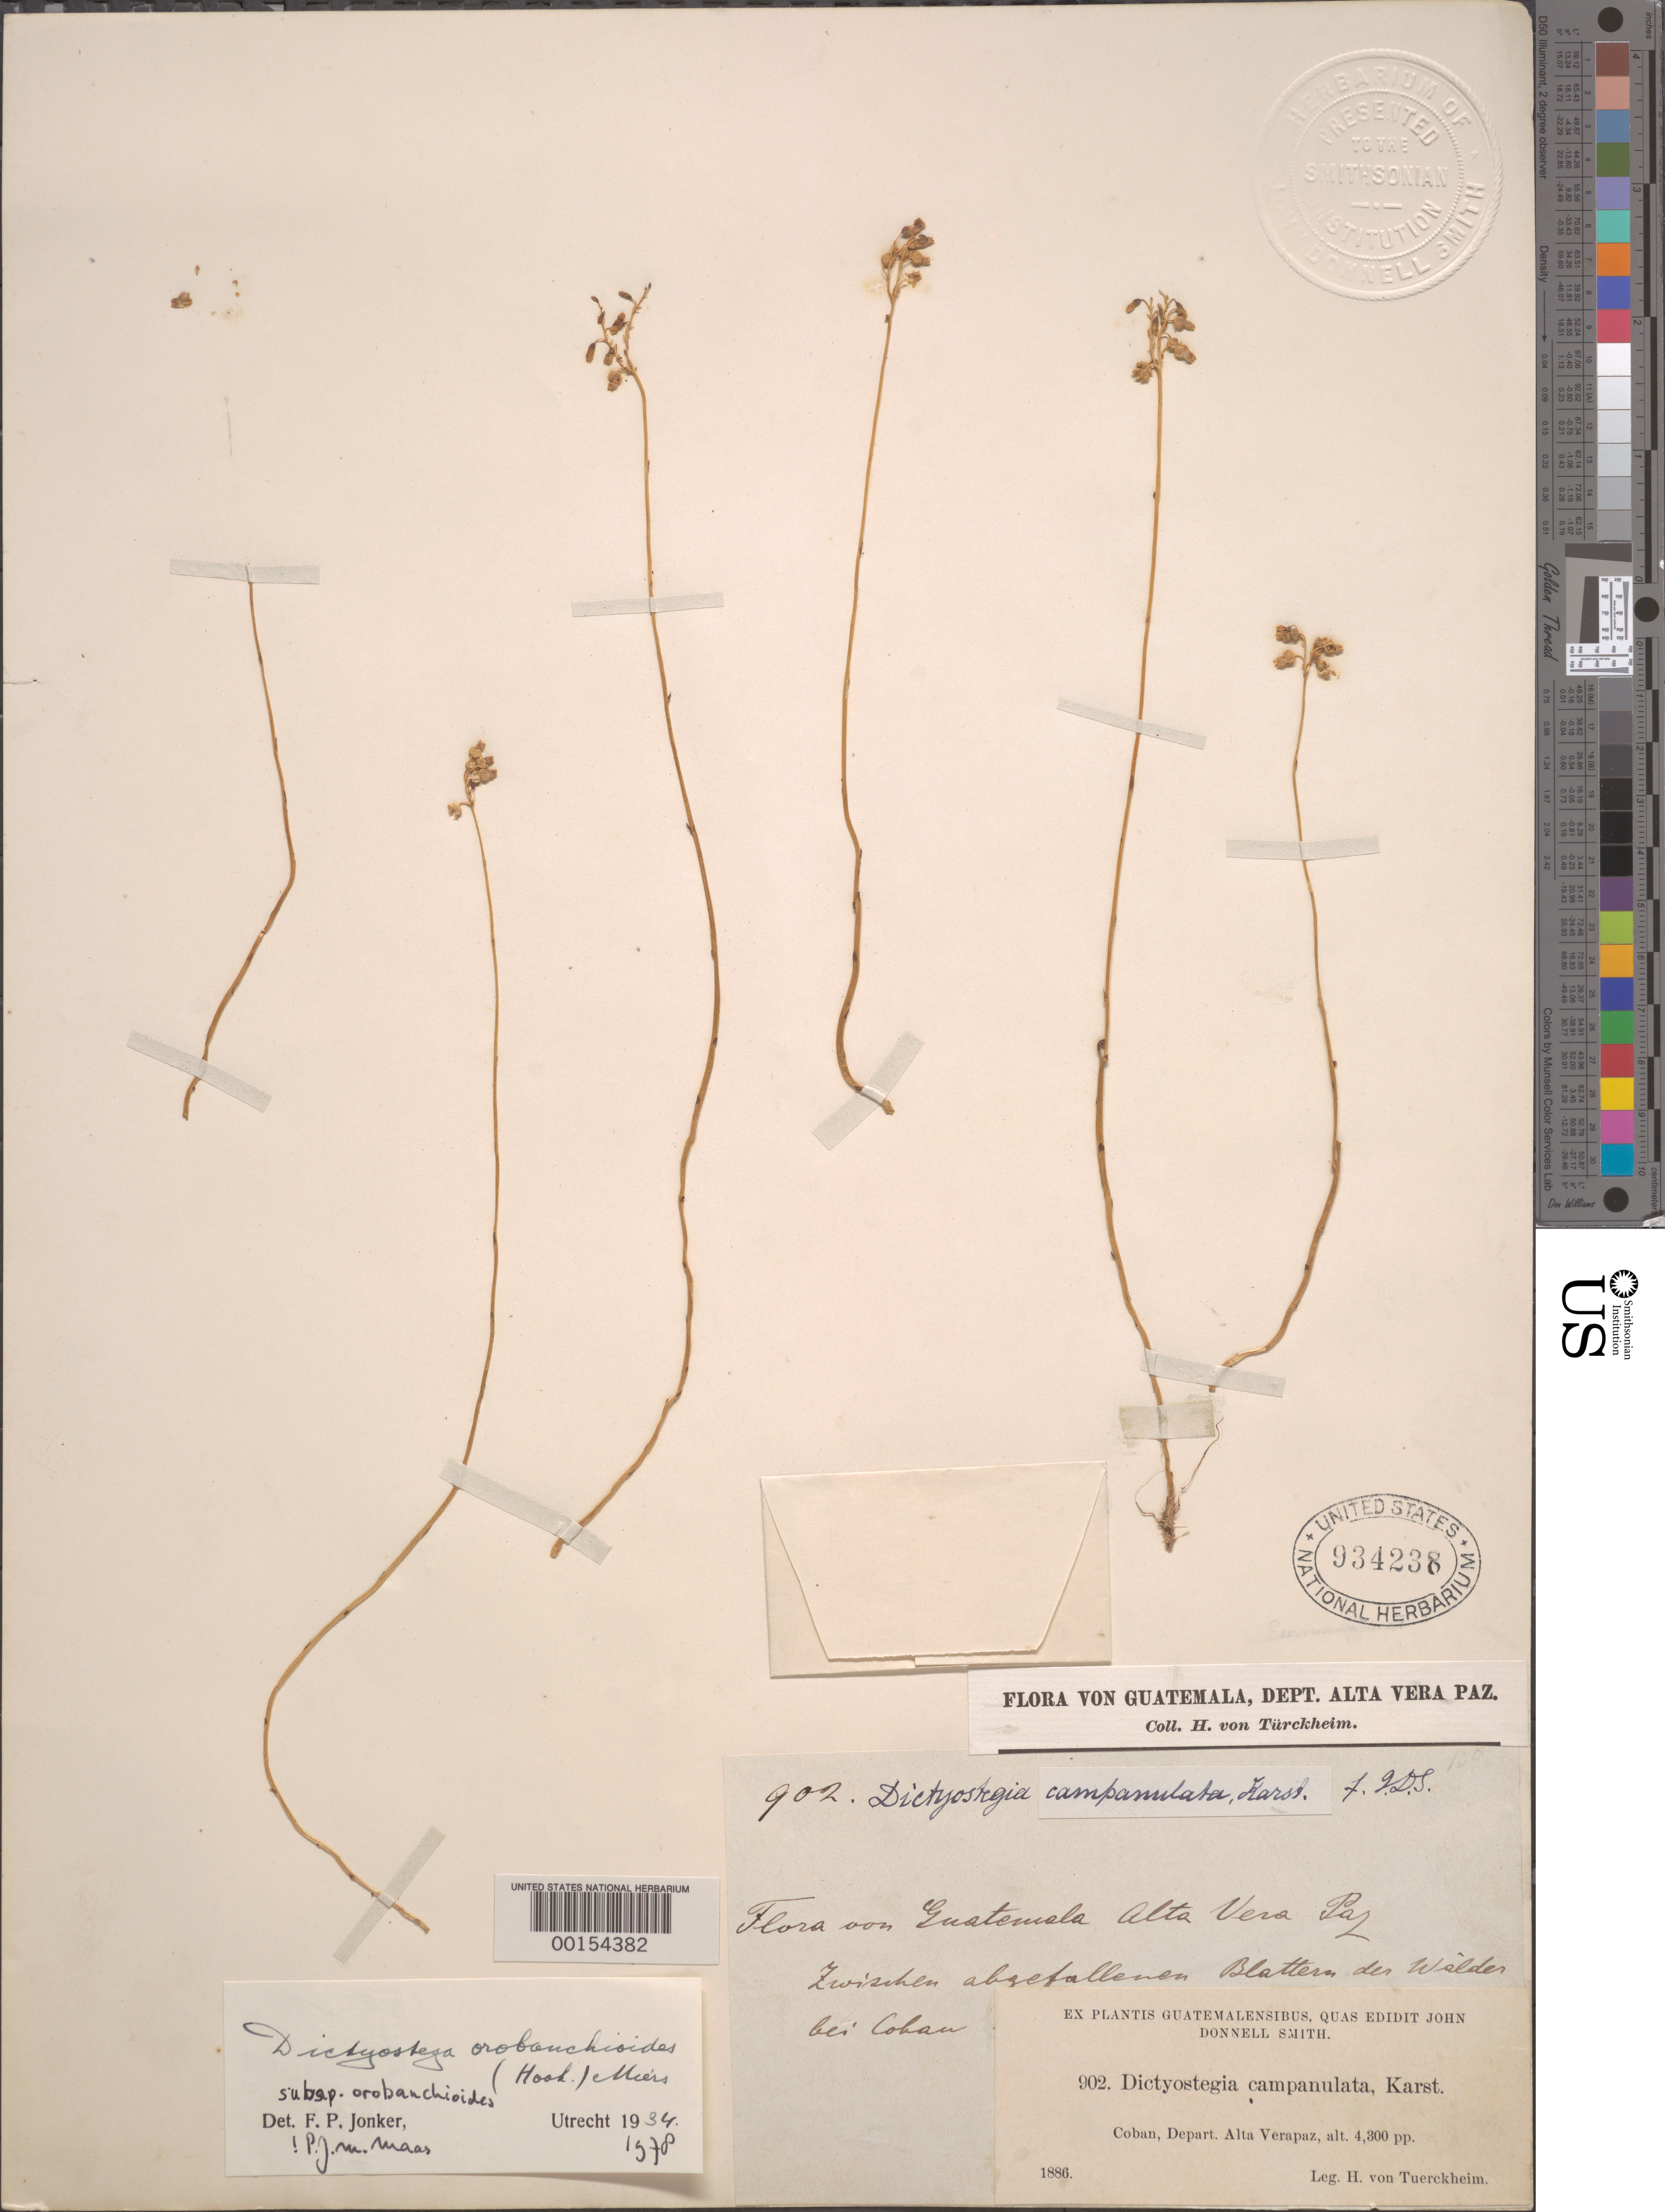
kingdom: Plantae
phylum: Tracheophyta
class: Liliopsida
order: Dioscoreales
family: Burmanniaceae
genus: Dictyostega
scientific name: Dictyostega orobanchoides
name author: (Hook.) Miers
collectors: H. von Tuerckheim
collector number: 902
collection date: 1886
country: Guatemala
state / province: Alta Verapaz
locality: Coban, Depart. Alta Verapaz.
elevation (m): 1311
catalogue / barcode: US 934238